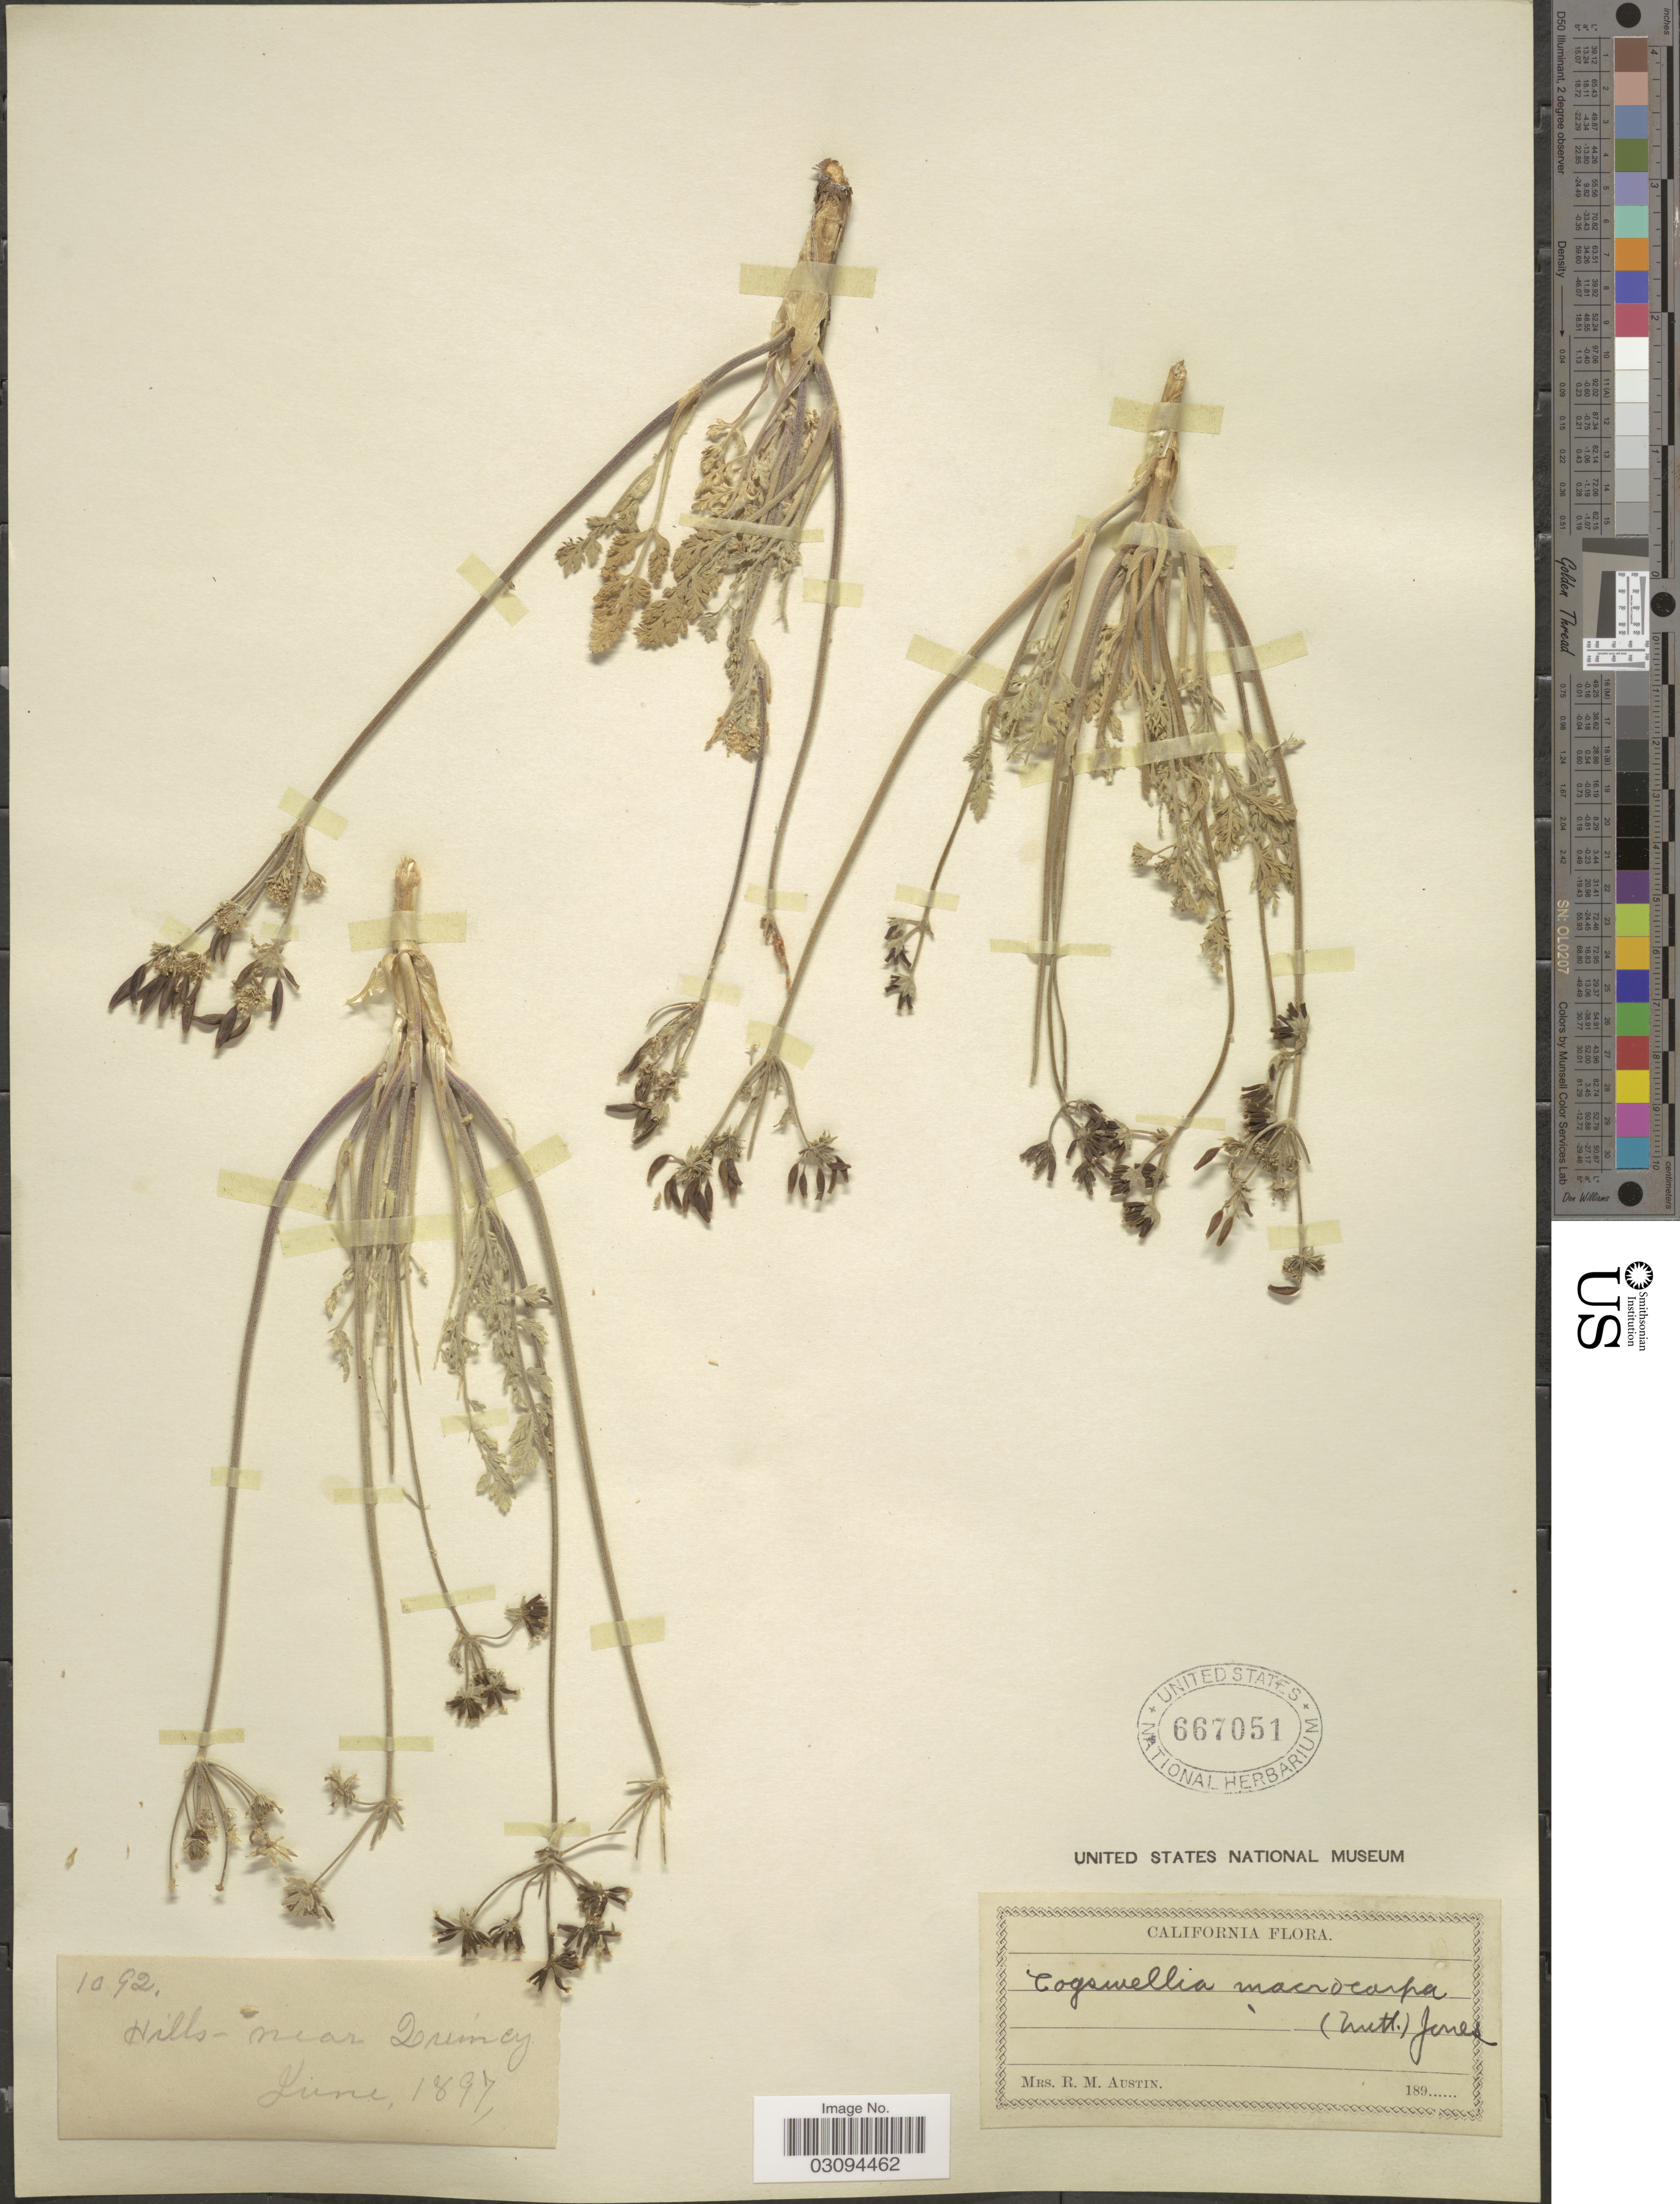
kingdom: Plantae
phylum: Tracheophyta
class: Magnoliopsida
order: Apiales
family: Apiaceae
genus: Lomatium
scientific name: Lomatium macrocarpum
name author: (Hook. et al.) J.M. Coult. & Rose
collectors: R. Austin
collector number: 1092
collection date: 1897-06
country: United States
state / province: California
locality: Hills near Quincy.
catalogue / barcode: US 667051